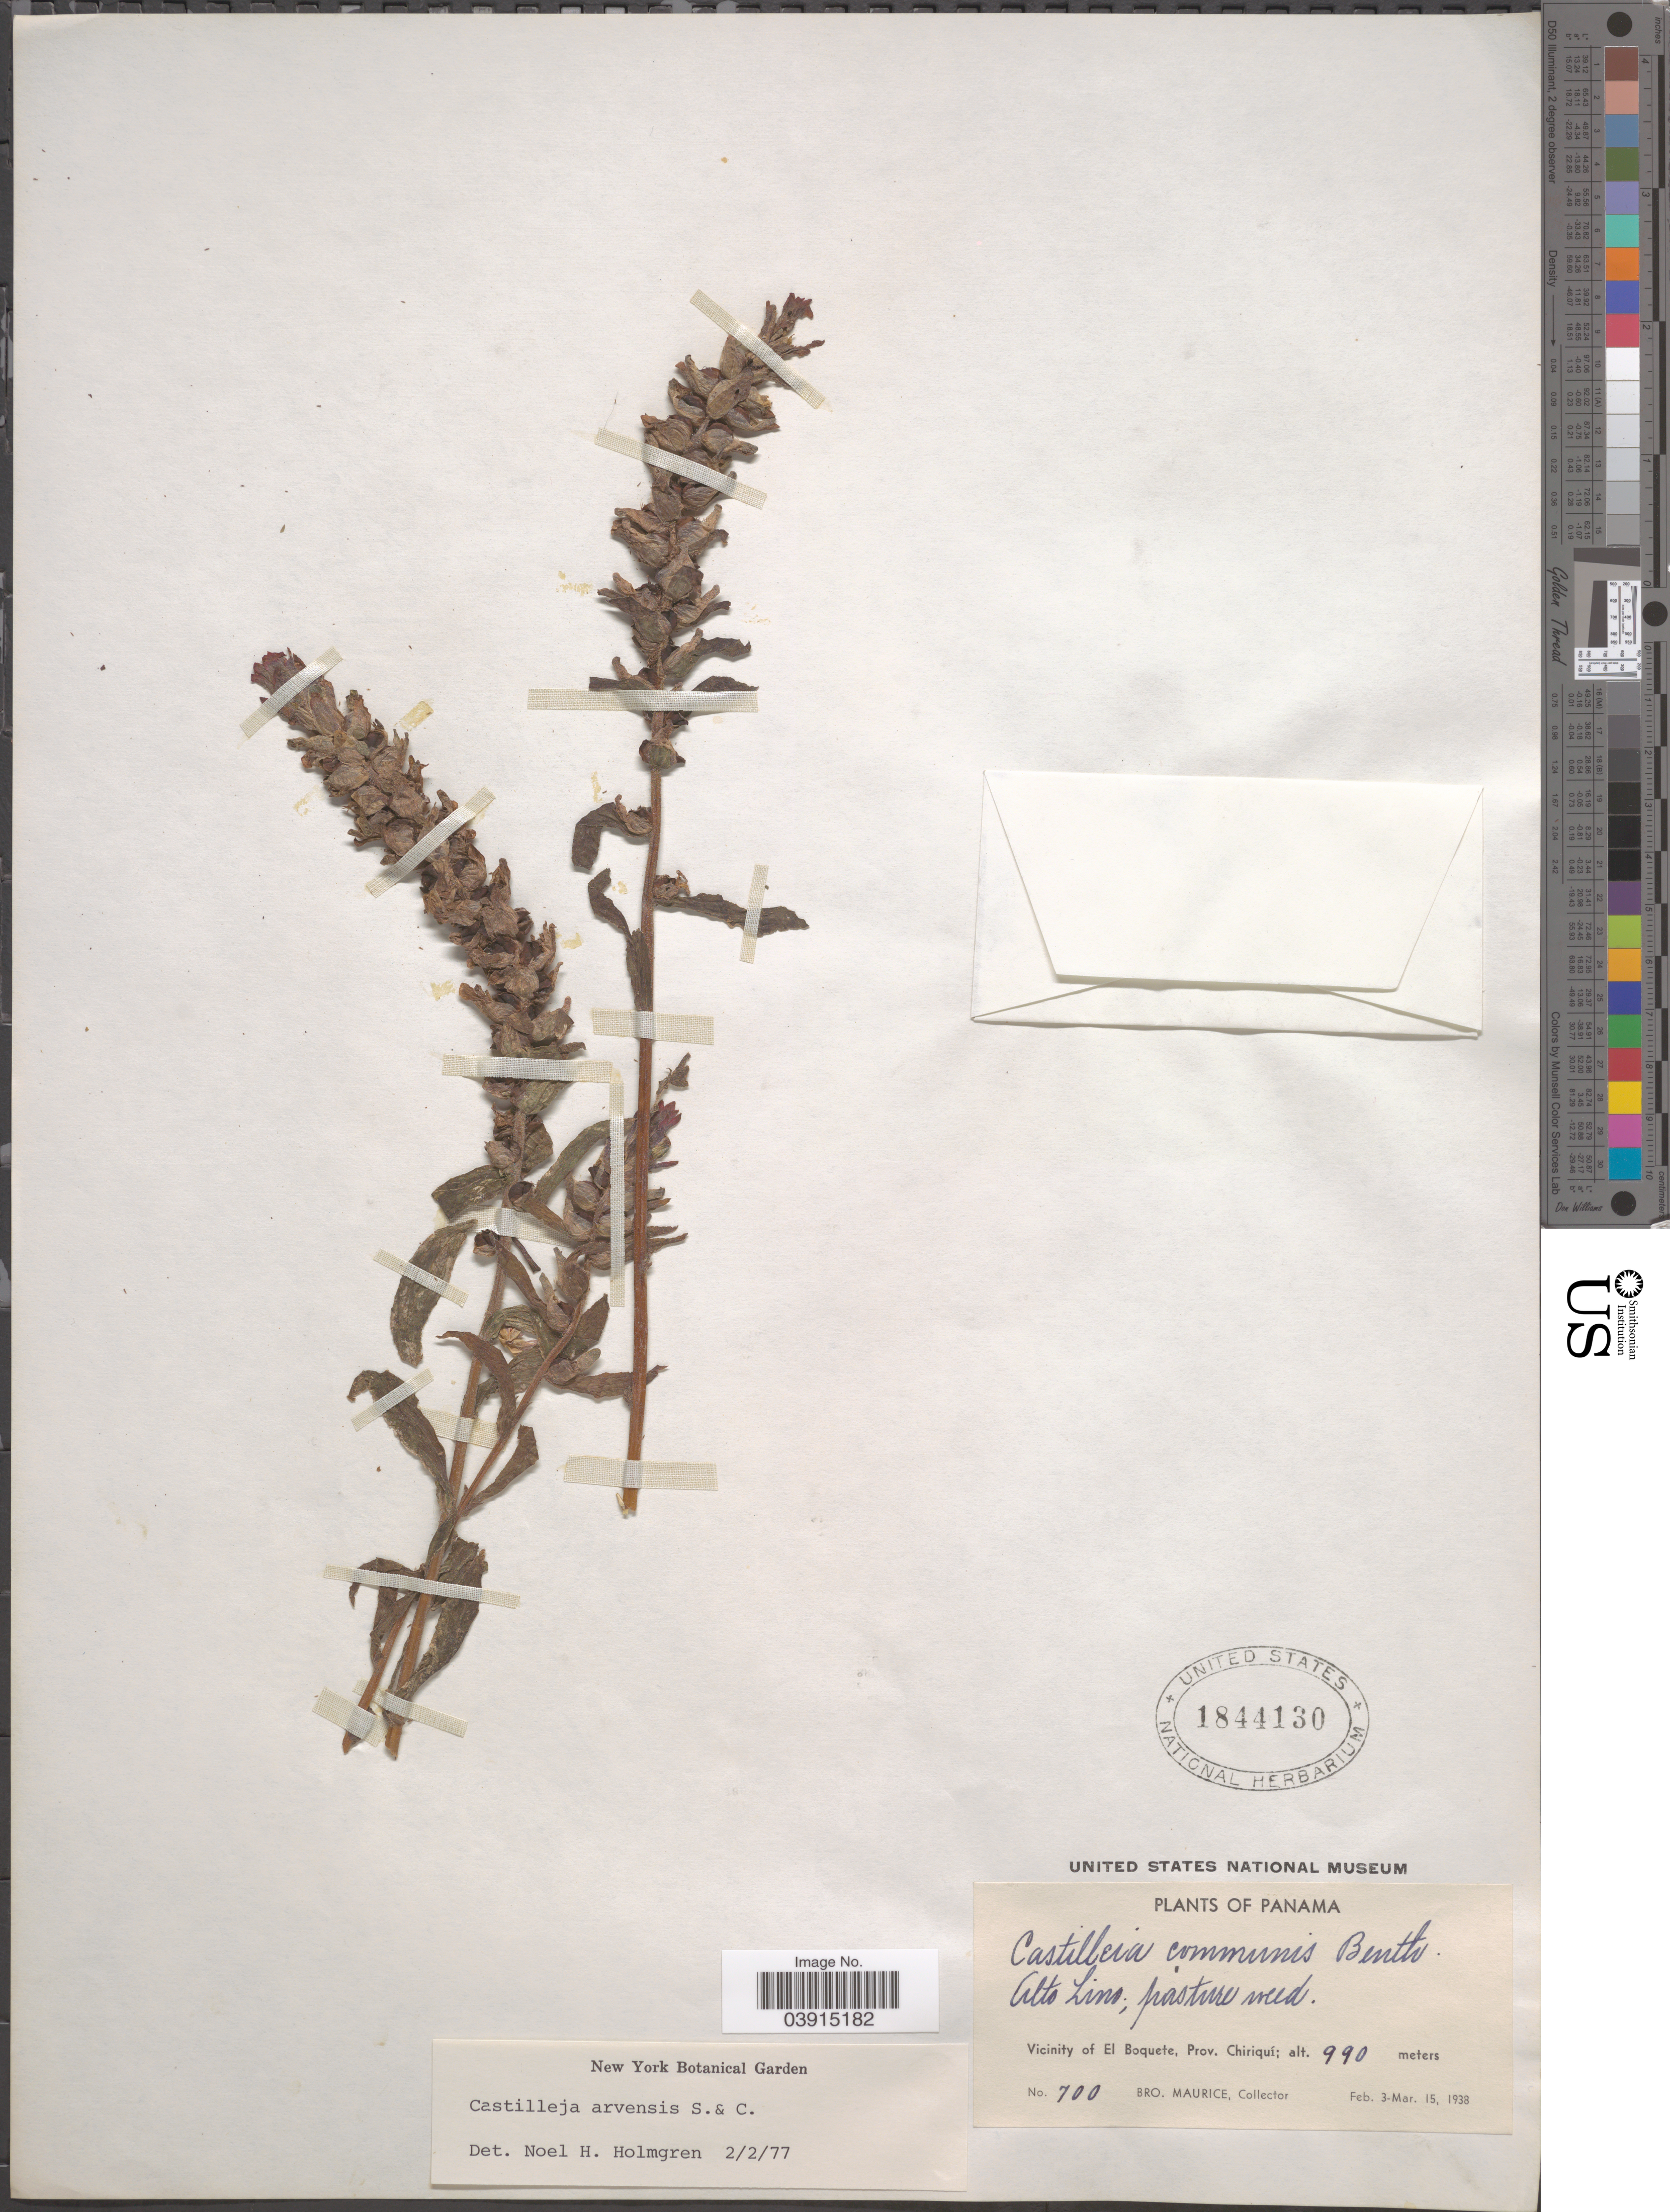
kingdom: Plantae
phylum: Tracheophyta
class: Magnoliopsida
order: Lamiales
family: Orobanchaceae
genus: Castilleja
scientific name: Castilleja arvensis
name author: Schltdl. & Cham.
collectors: B. Maurice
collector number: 700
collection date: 1938-02-03/1938-03-15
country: Panama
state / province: Chiriqui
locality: Alto Lino. Vicinity of El Boquete.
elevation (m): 990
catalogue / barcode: US 1844130